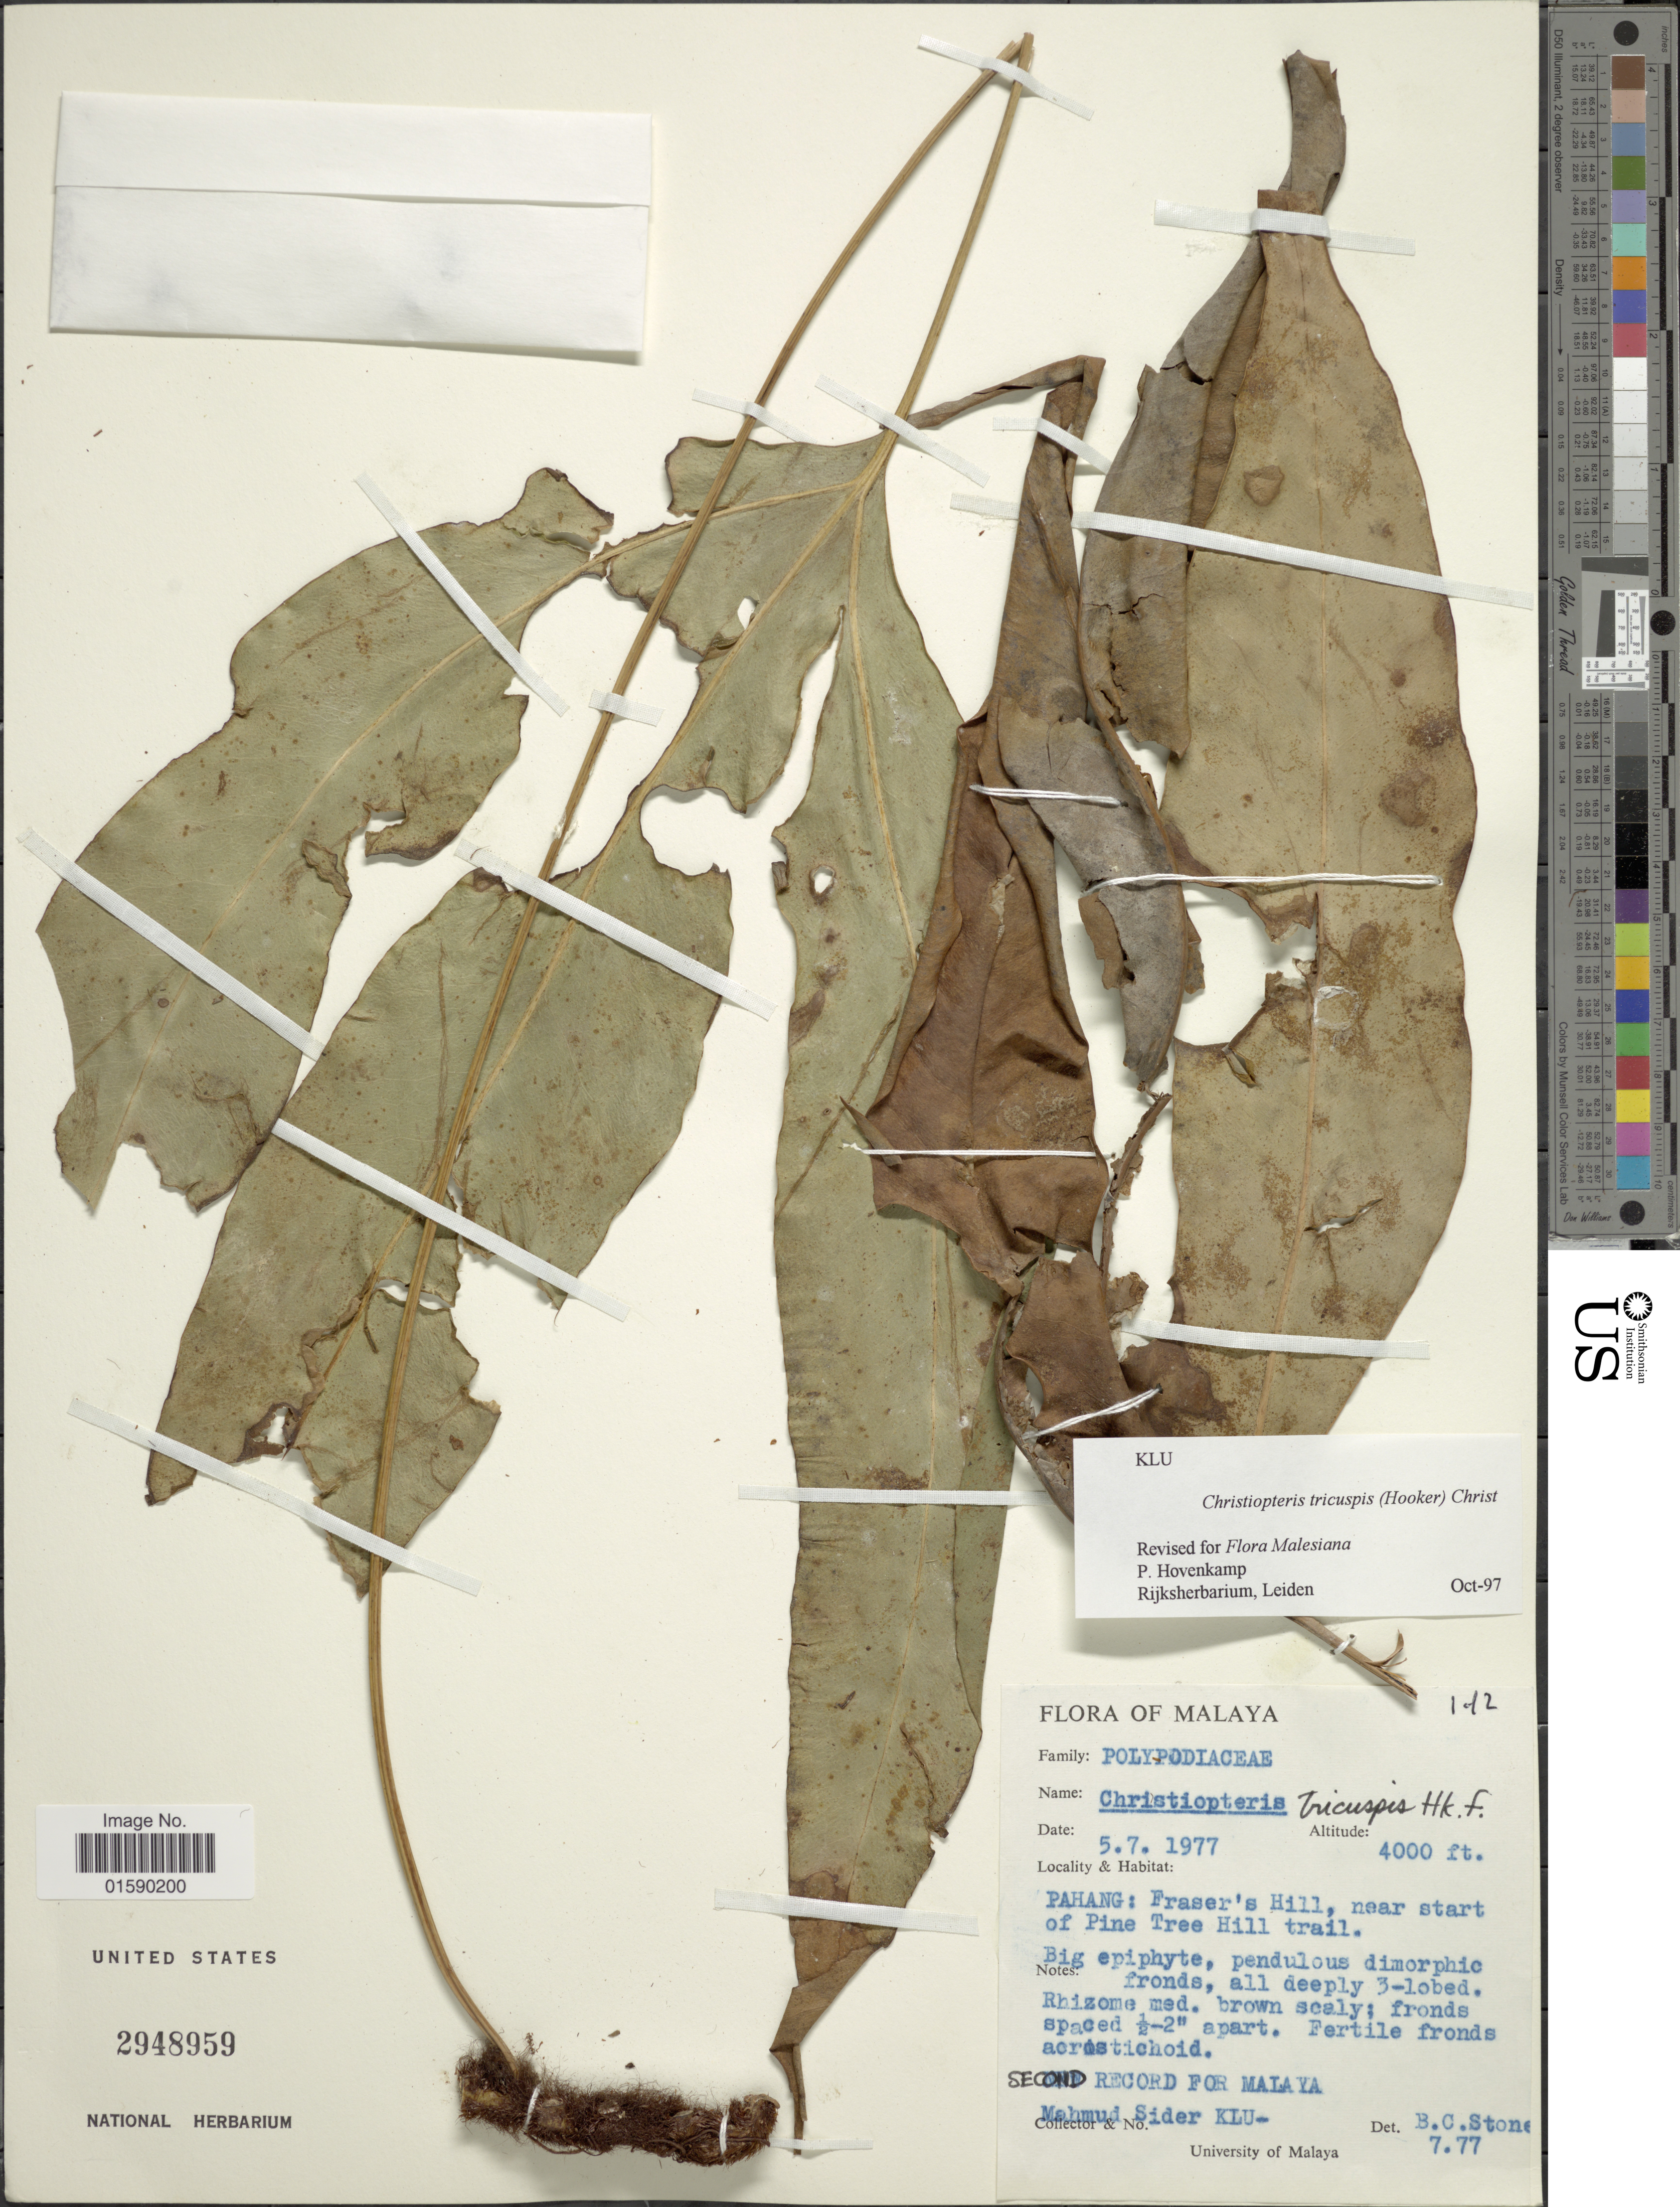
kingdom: Plantae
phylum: Tracheophyta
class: Polypodiopsida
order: Polypodiales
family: Polypodiaceae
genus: Christiopteris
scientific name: Christiopteris tricuspis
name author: (Hook.) Christ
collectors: M. Sider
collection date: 1977-07-05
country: Malaysia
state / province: Pahang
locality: Malaya. Pahang: Fraser's Hill, near start of Pine Tree Hill Trail.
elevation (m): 1219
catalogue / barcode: US 2948959